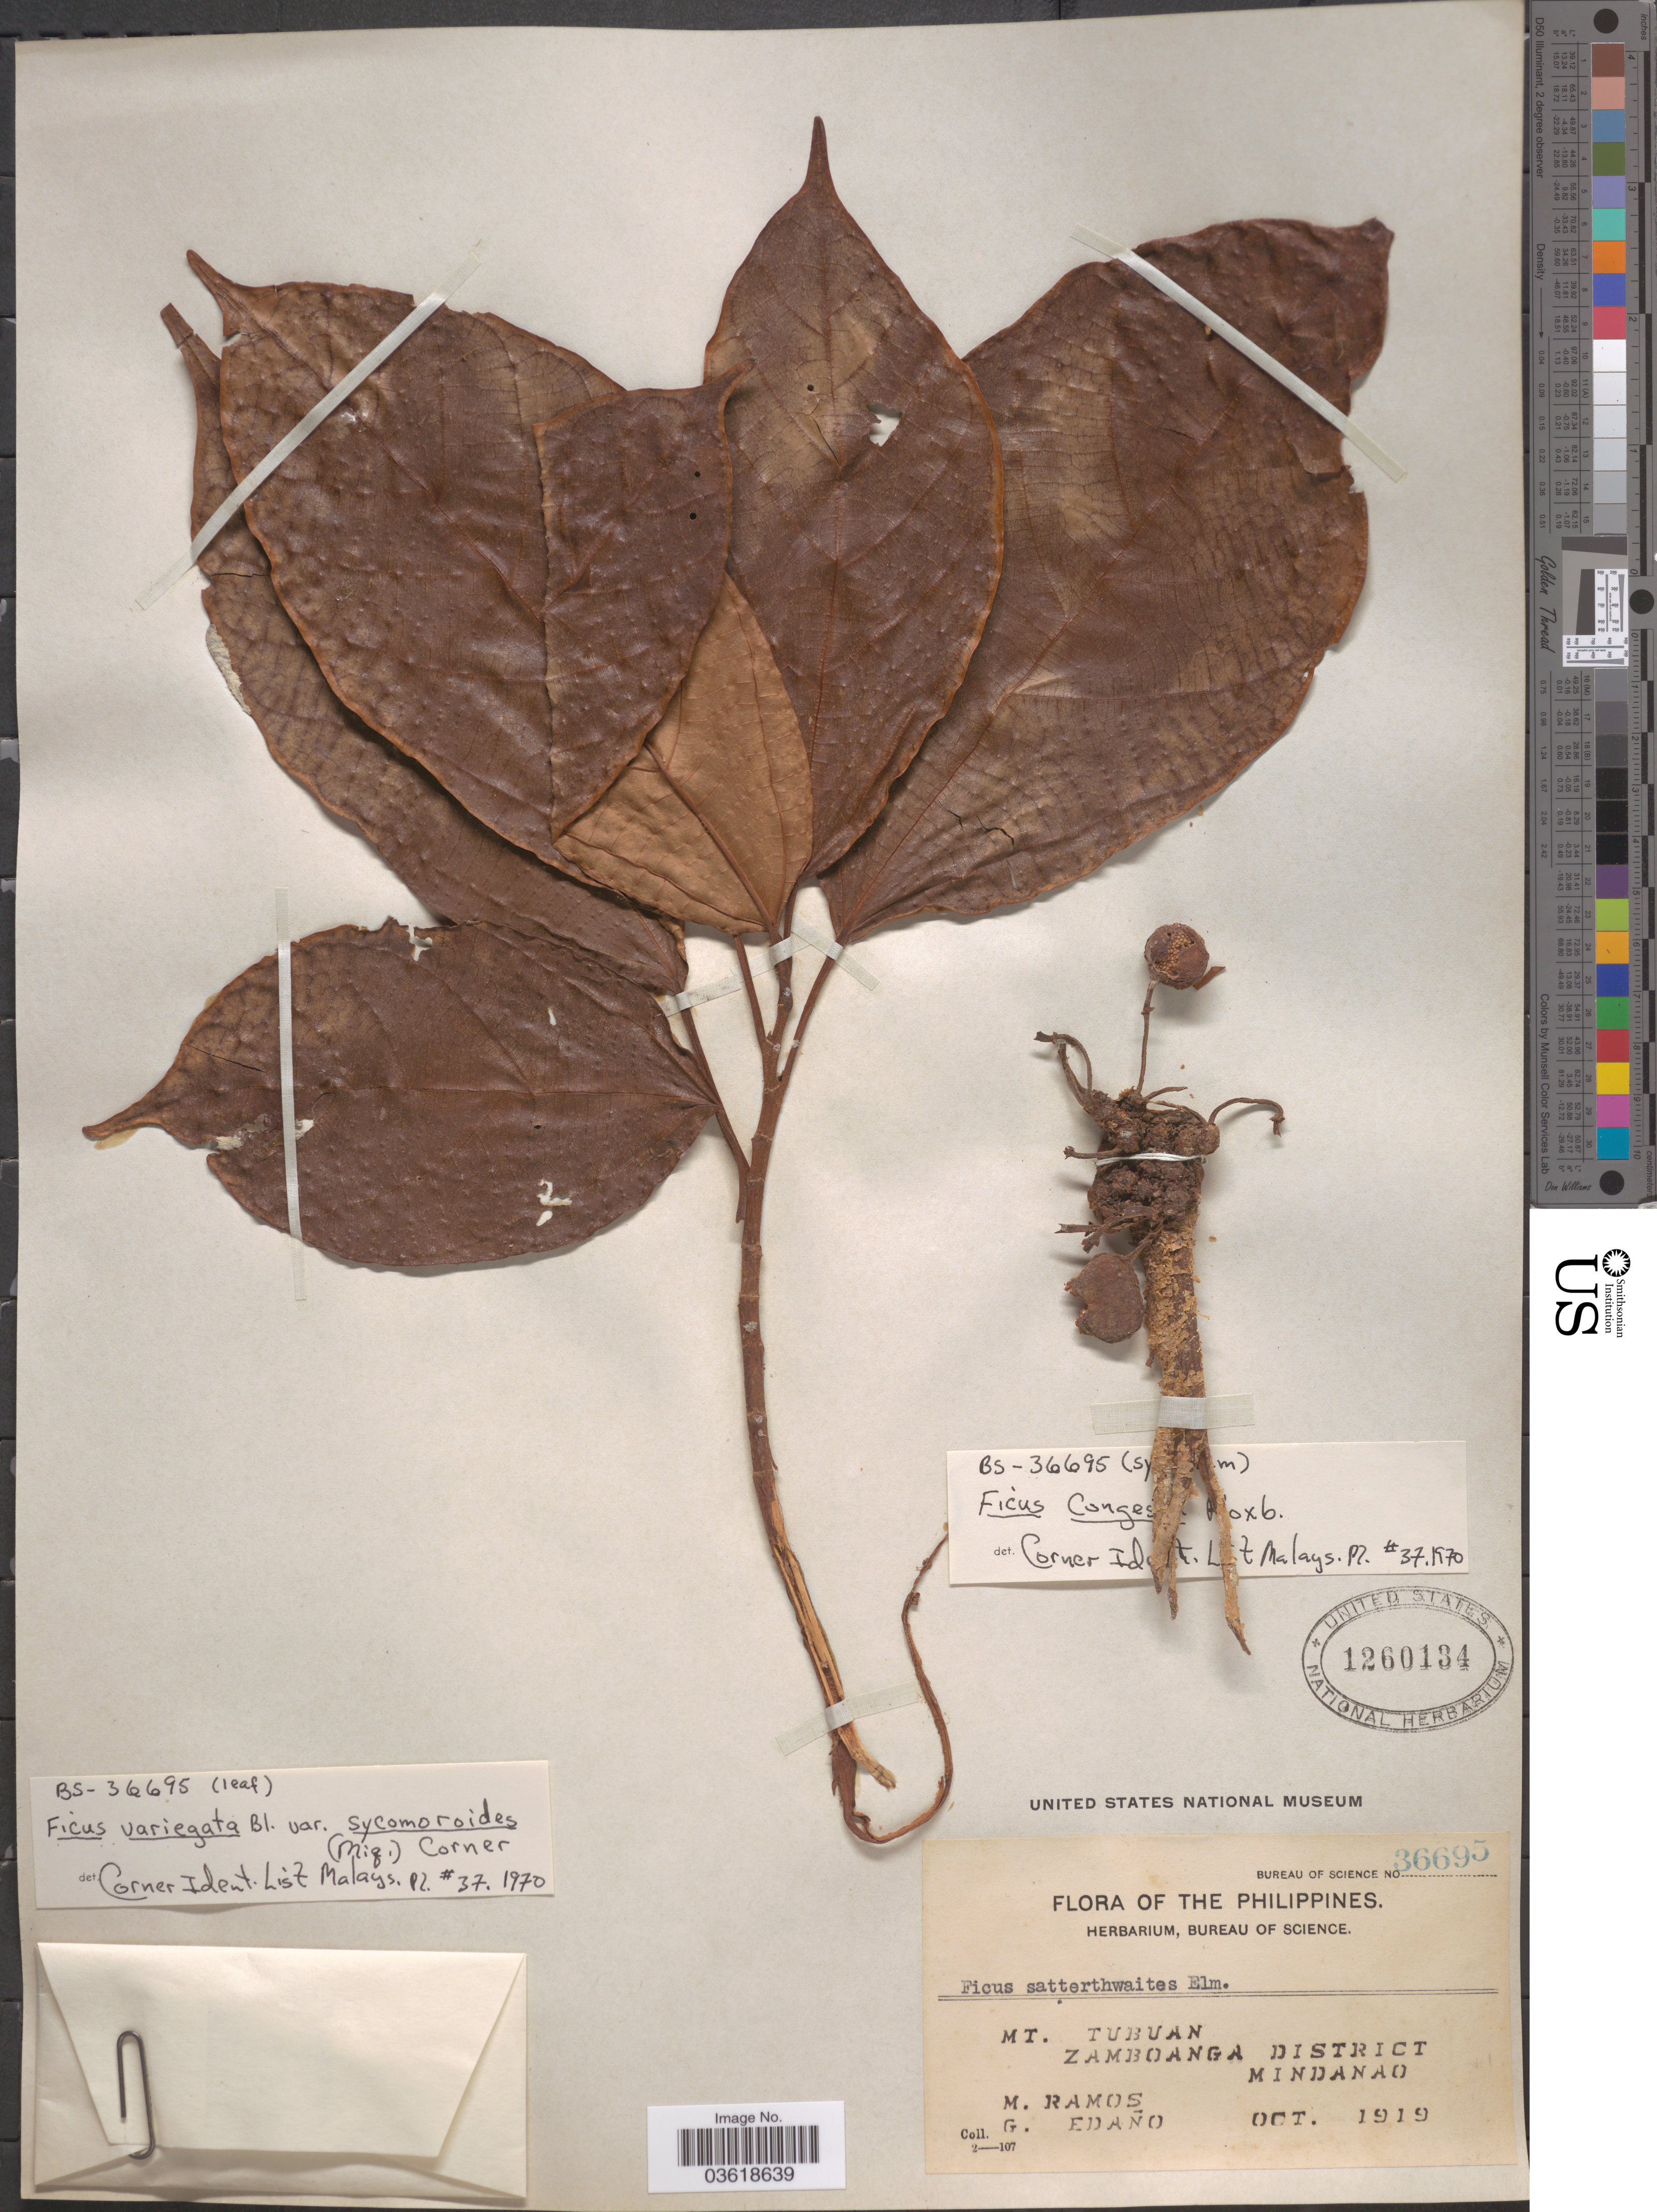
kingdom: Plantae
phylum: Tracheophyta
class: Magnoliopsida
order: Rosales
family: Moraceae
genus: Ficus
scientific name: Ficus congesta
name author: Roxb.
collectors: M. Ramos & G. Edaño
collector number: Bureau of Science 36695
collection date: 1919-10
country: Philippines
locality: Mt. Tubuan. Zamboanga District. Mindanao.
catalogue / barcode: US 1260134